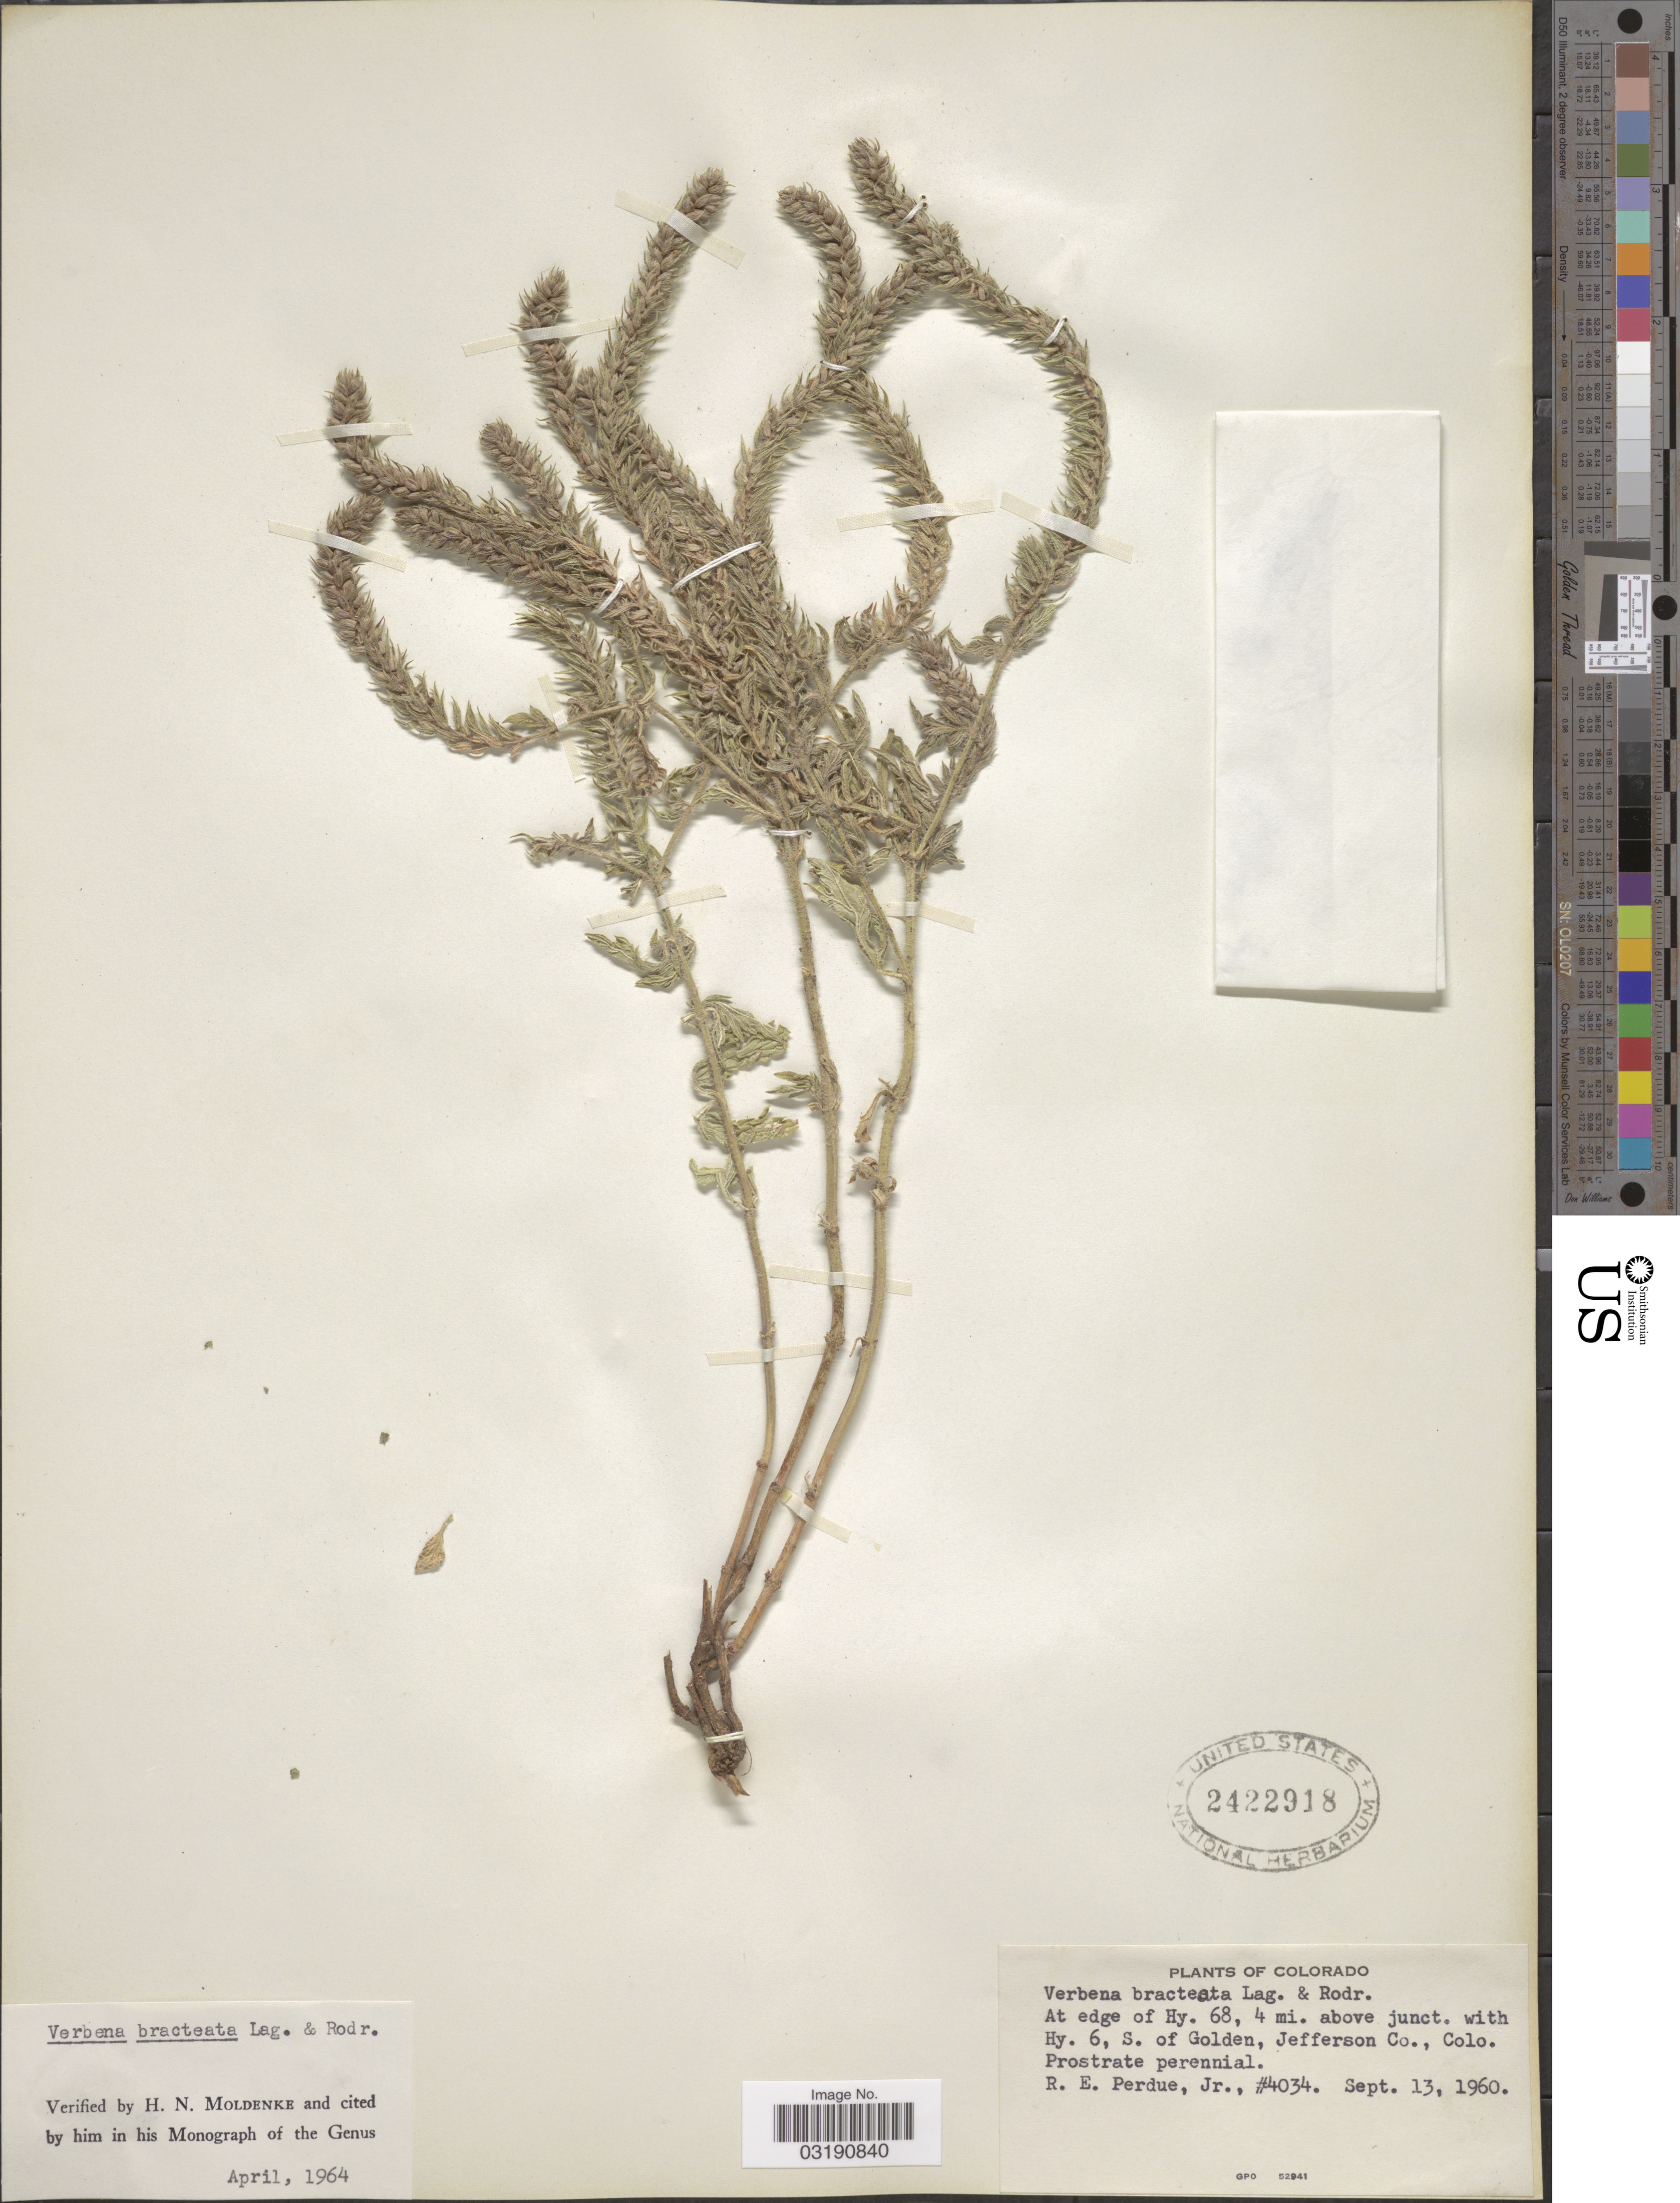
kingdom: Plantae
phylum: Tracheophyta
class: Magnoliopsida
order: Lamiales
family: Verbenaceae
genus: Verbena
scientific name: Verbena bracteata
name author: Cav. ex Lag. & Rodr.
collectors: R. E. Perdue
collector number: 4034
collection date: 1960-09-13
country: United States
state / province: Colorado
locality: At edge of Hy. 68, 4 mi. above junct. with Hy. 6, S. of Golden, Jefferson Co.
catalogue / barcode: US 2422918